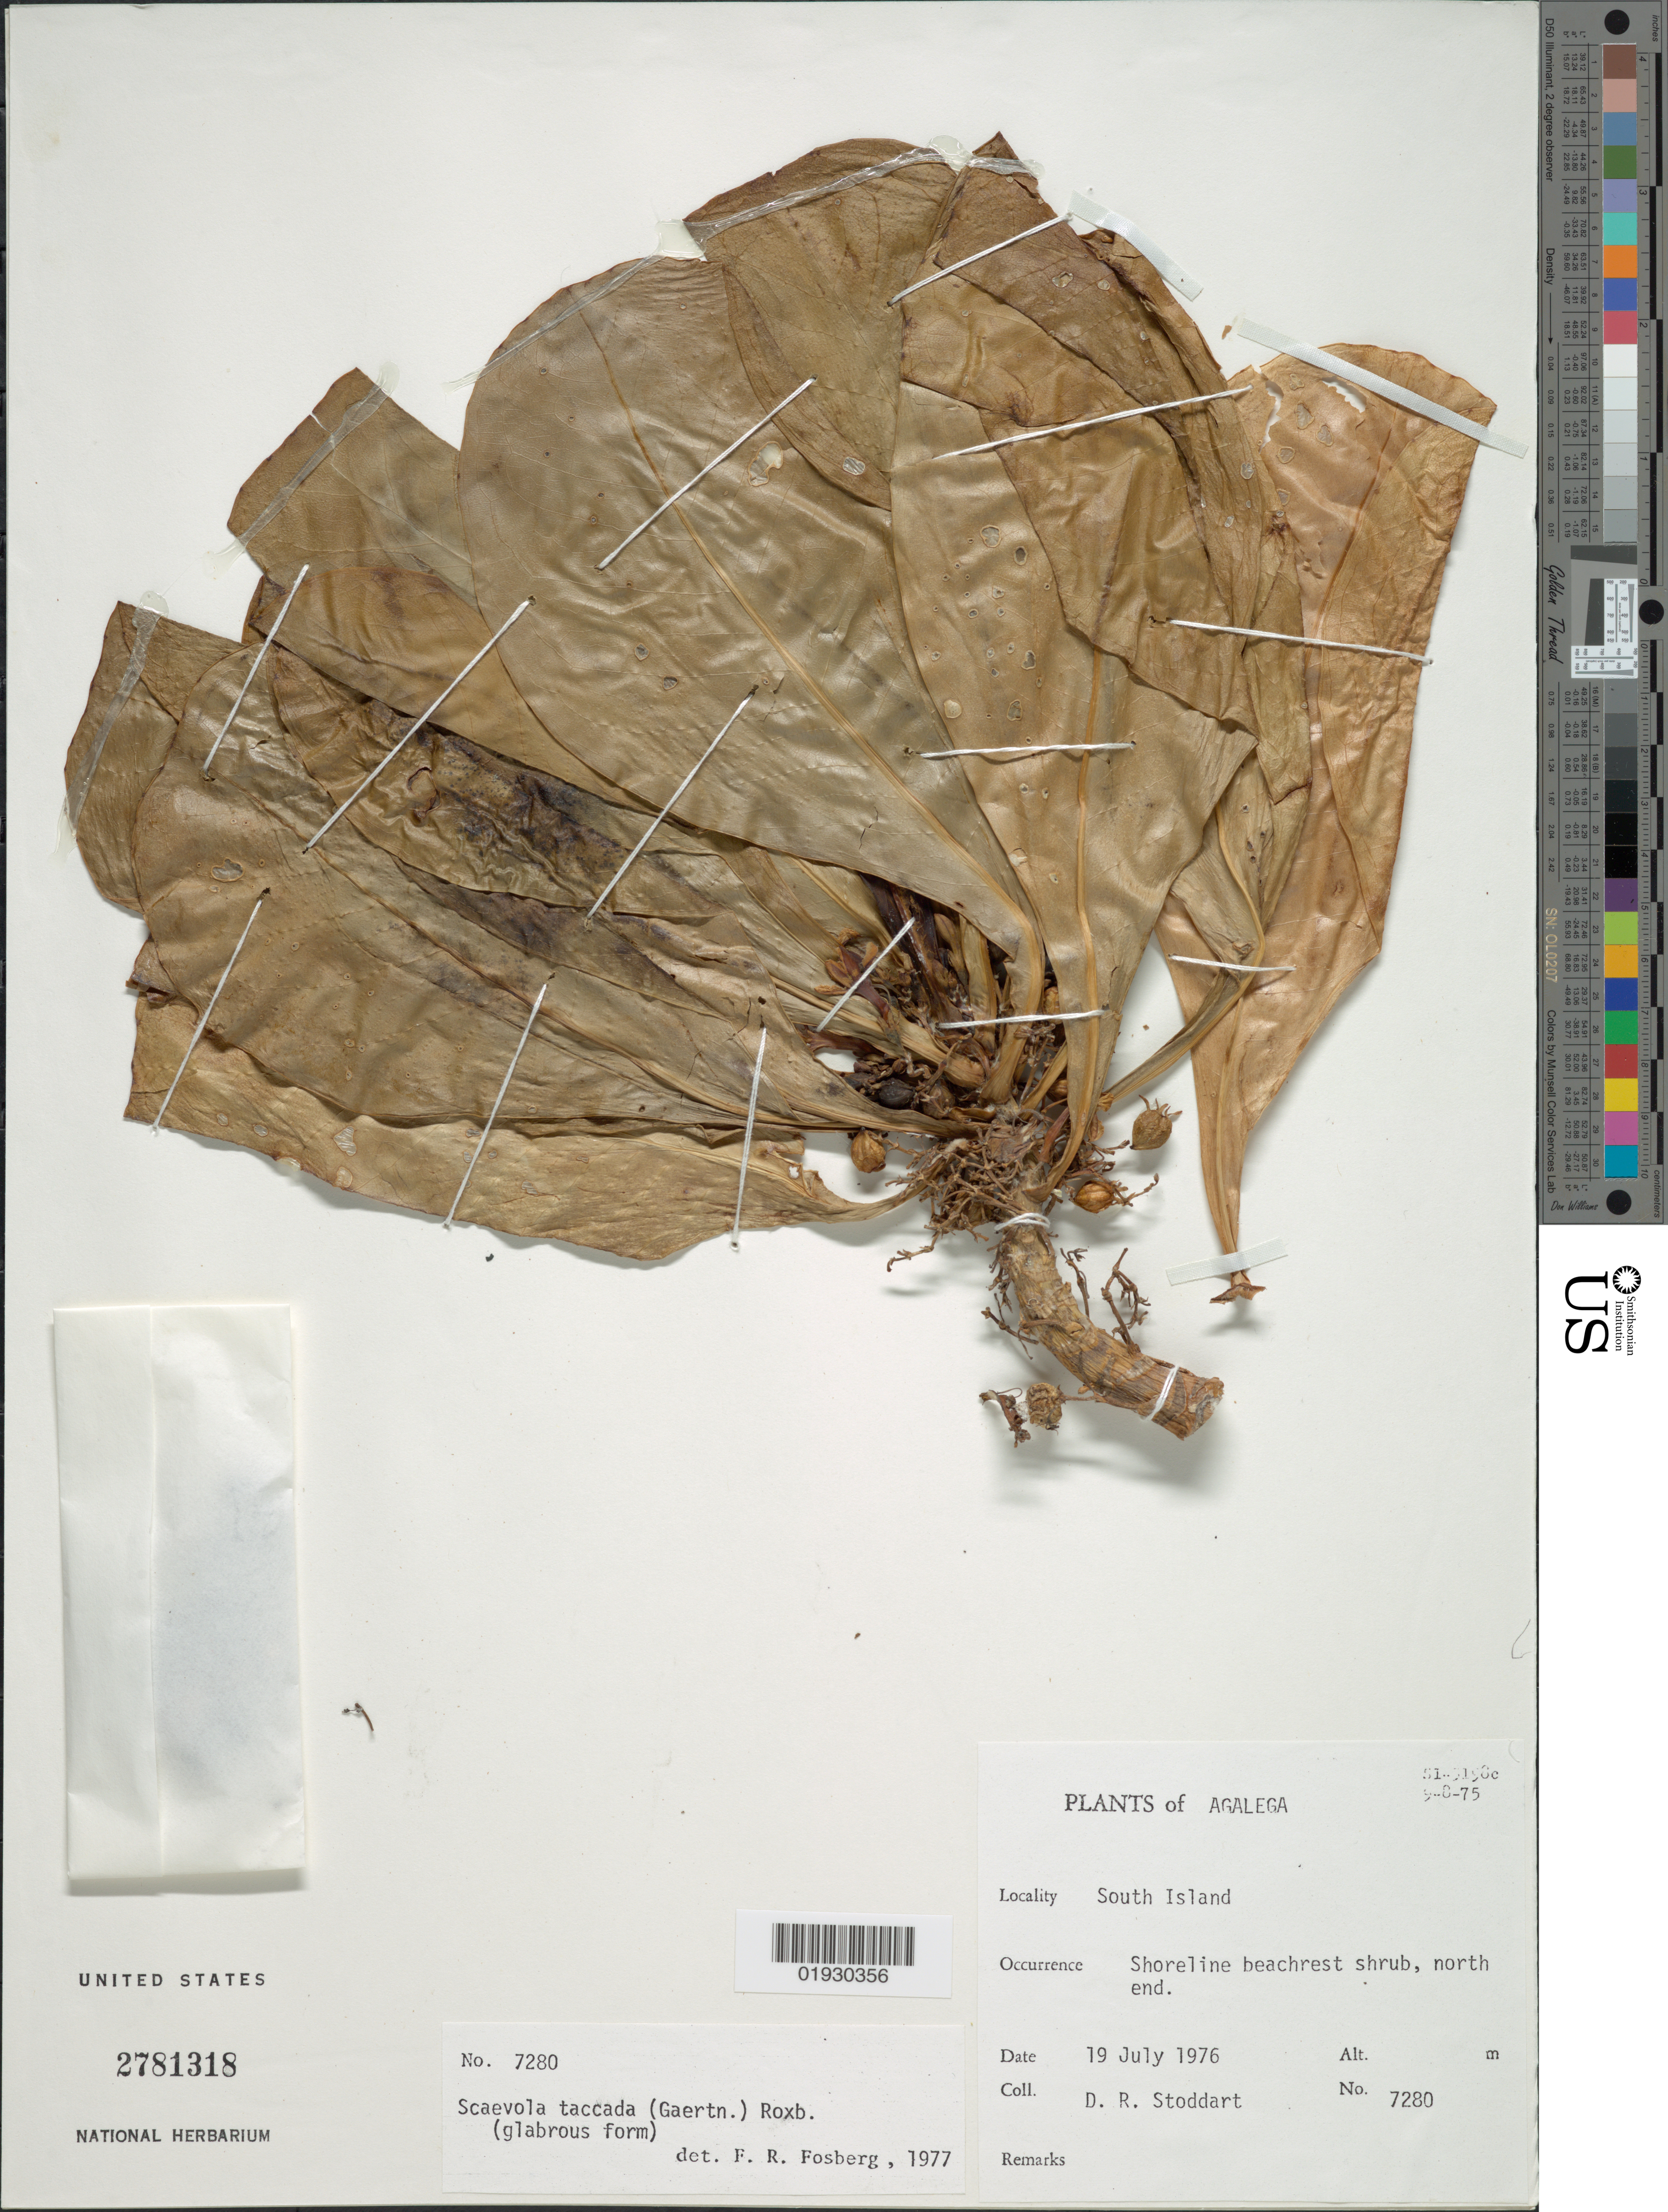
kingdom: Plantae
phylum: Tracheophyta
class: Magnoliopsida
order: Asterales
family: Goodeniaceae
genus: Scaevola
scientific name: Scaevola taccada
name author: (Gaertn.) Roxb.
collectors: D. R. Stoddart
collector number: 7280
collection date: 1976-07-19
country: Mauritius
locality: Agalega. South Island.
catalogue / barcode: US 2781318